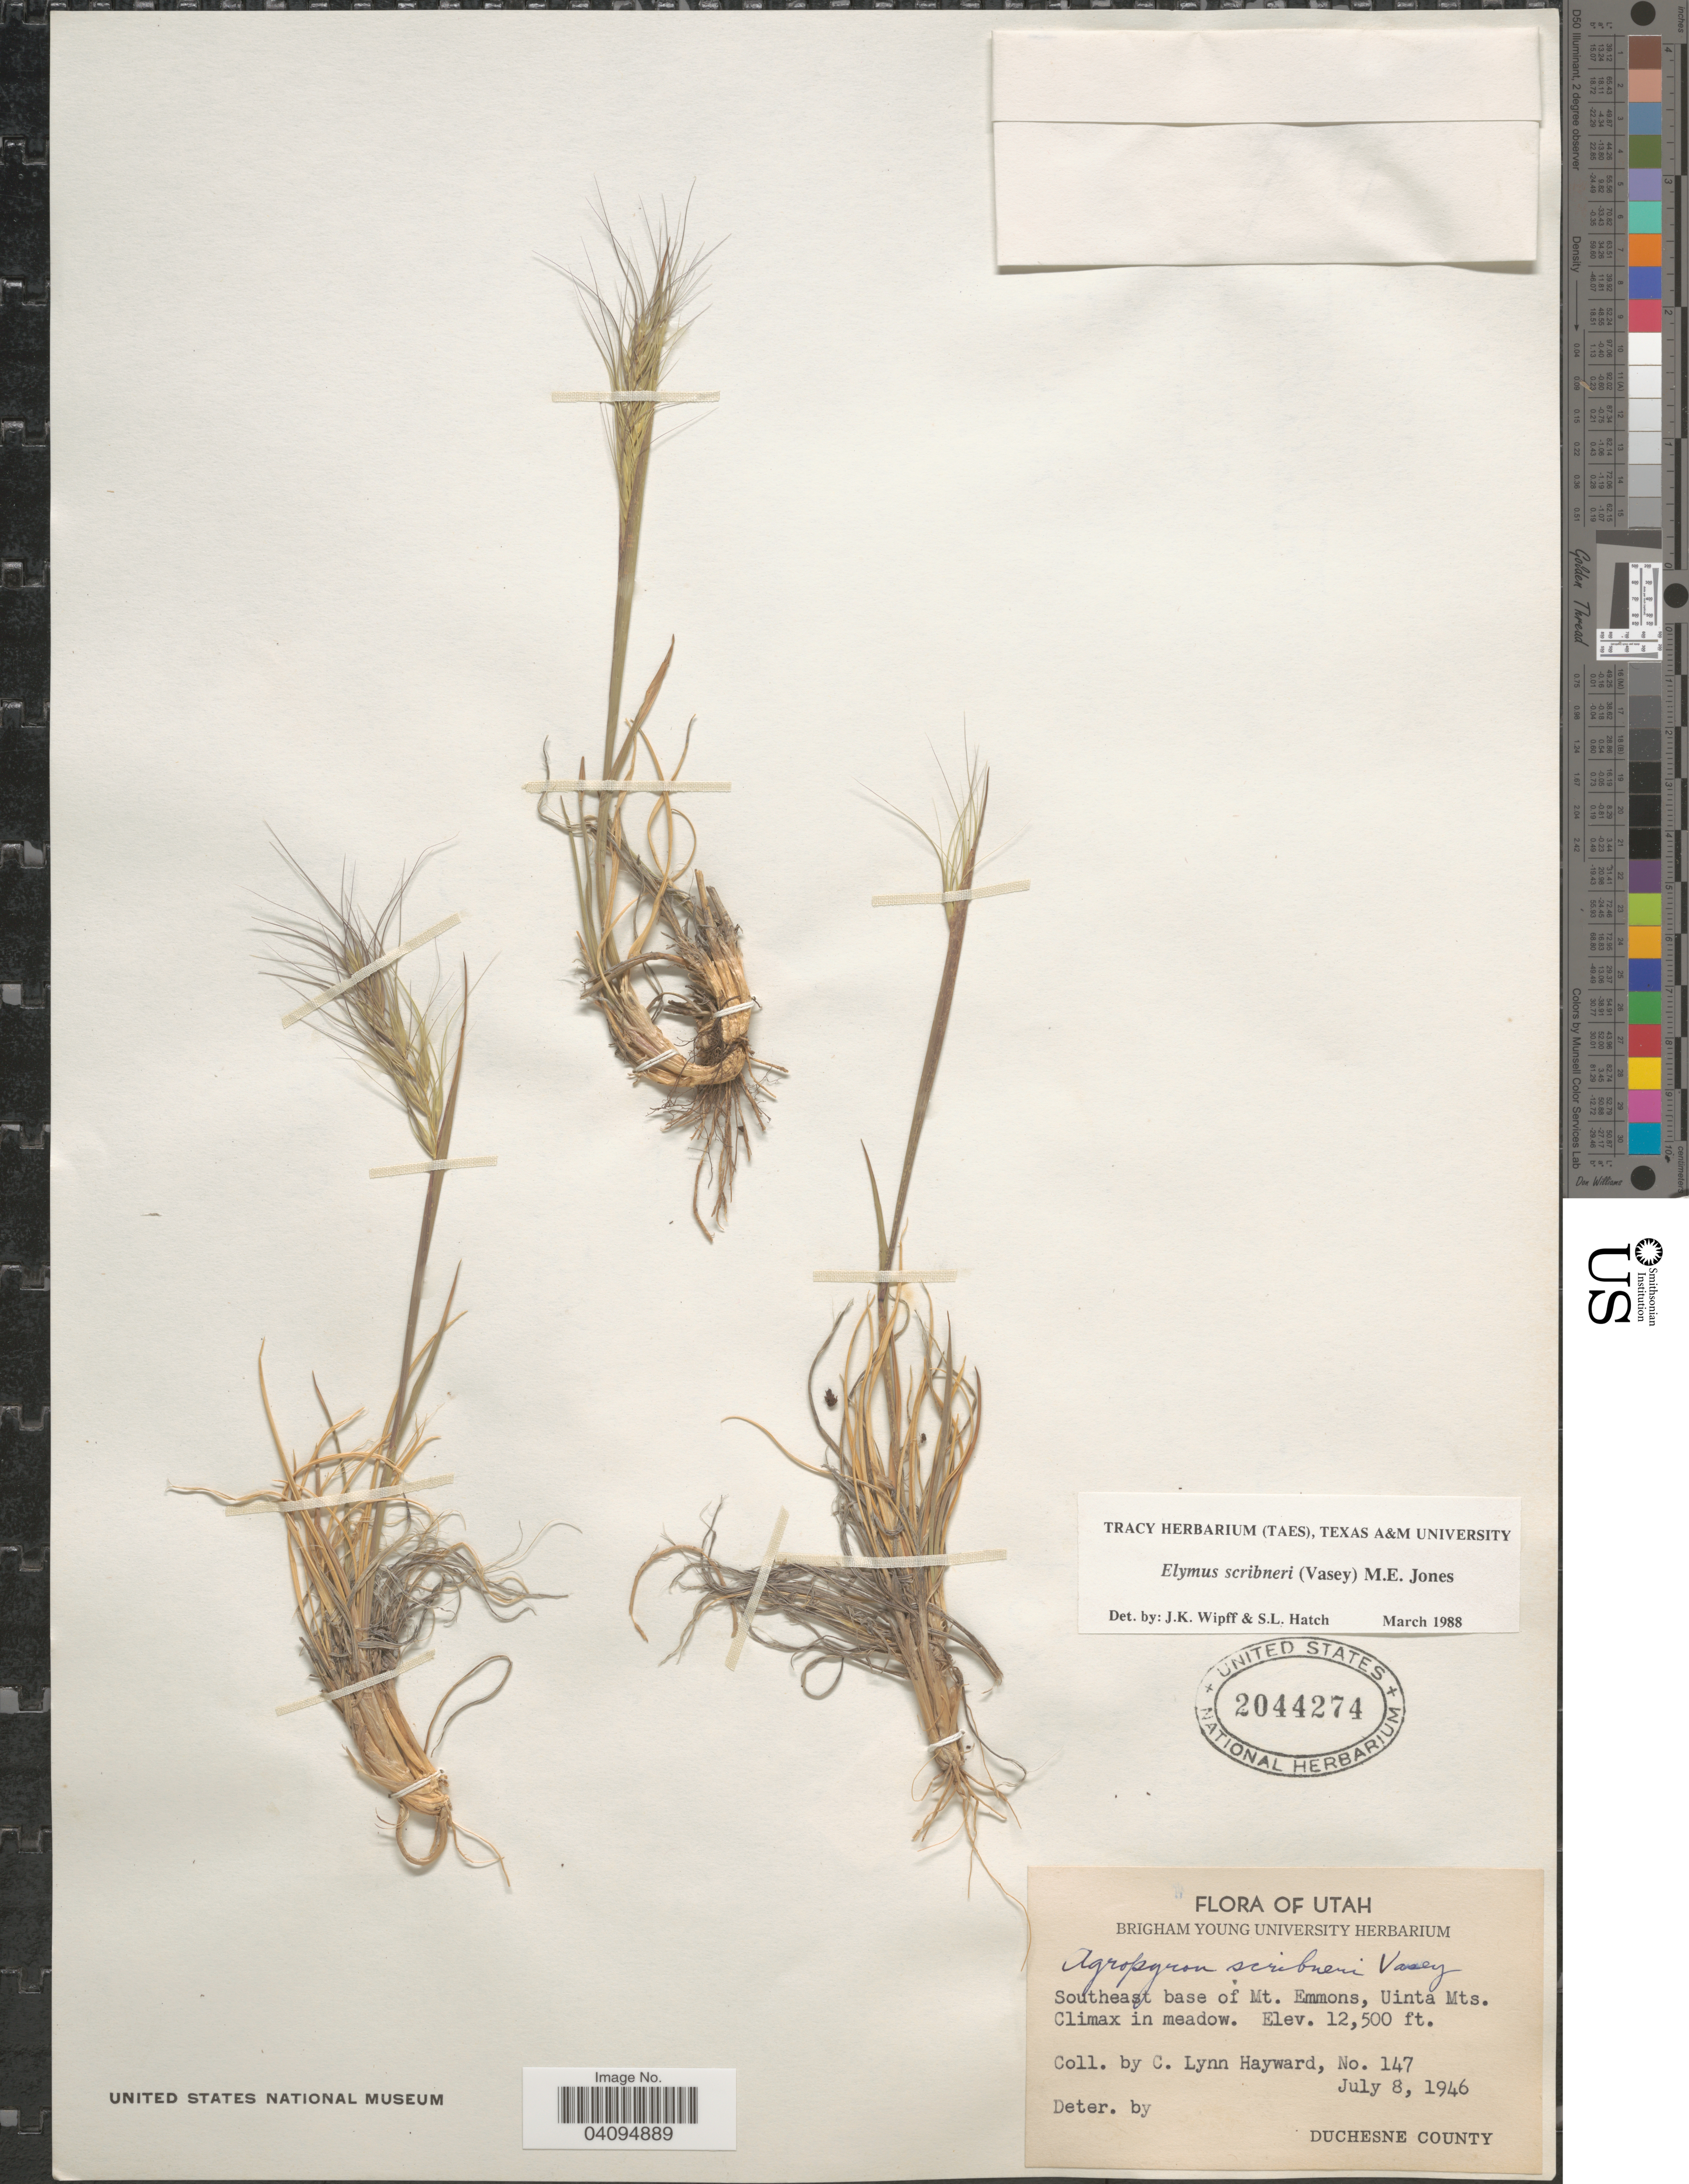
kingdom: Plantae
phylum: Tracheophyta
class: Liliopsida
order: Poales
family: Poaceae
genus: Elymus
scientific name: Elymus scribneri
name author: (Vasey) M.E. Jones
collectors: C. Hayward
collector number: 147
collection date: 1946-07-08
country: United States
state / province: Utah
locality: Southeast base of Mt. Emmons, Uinta Mts. Climax in meadow. Duchesne County.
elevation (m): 3810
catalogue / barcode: US 2044274